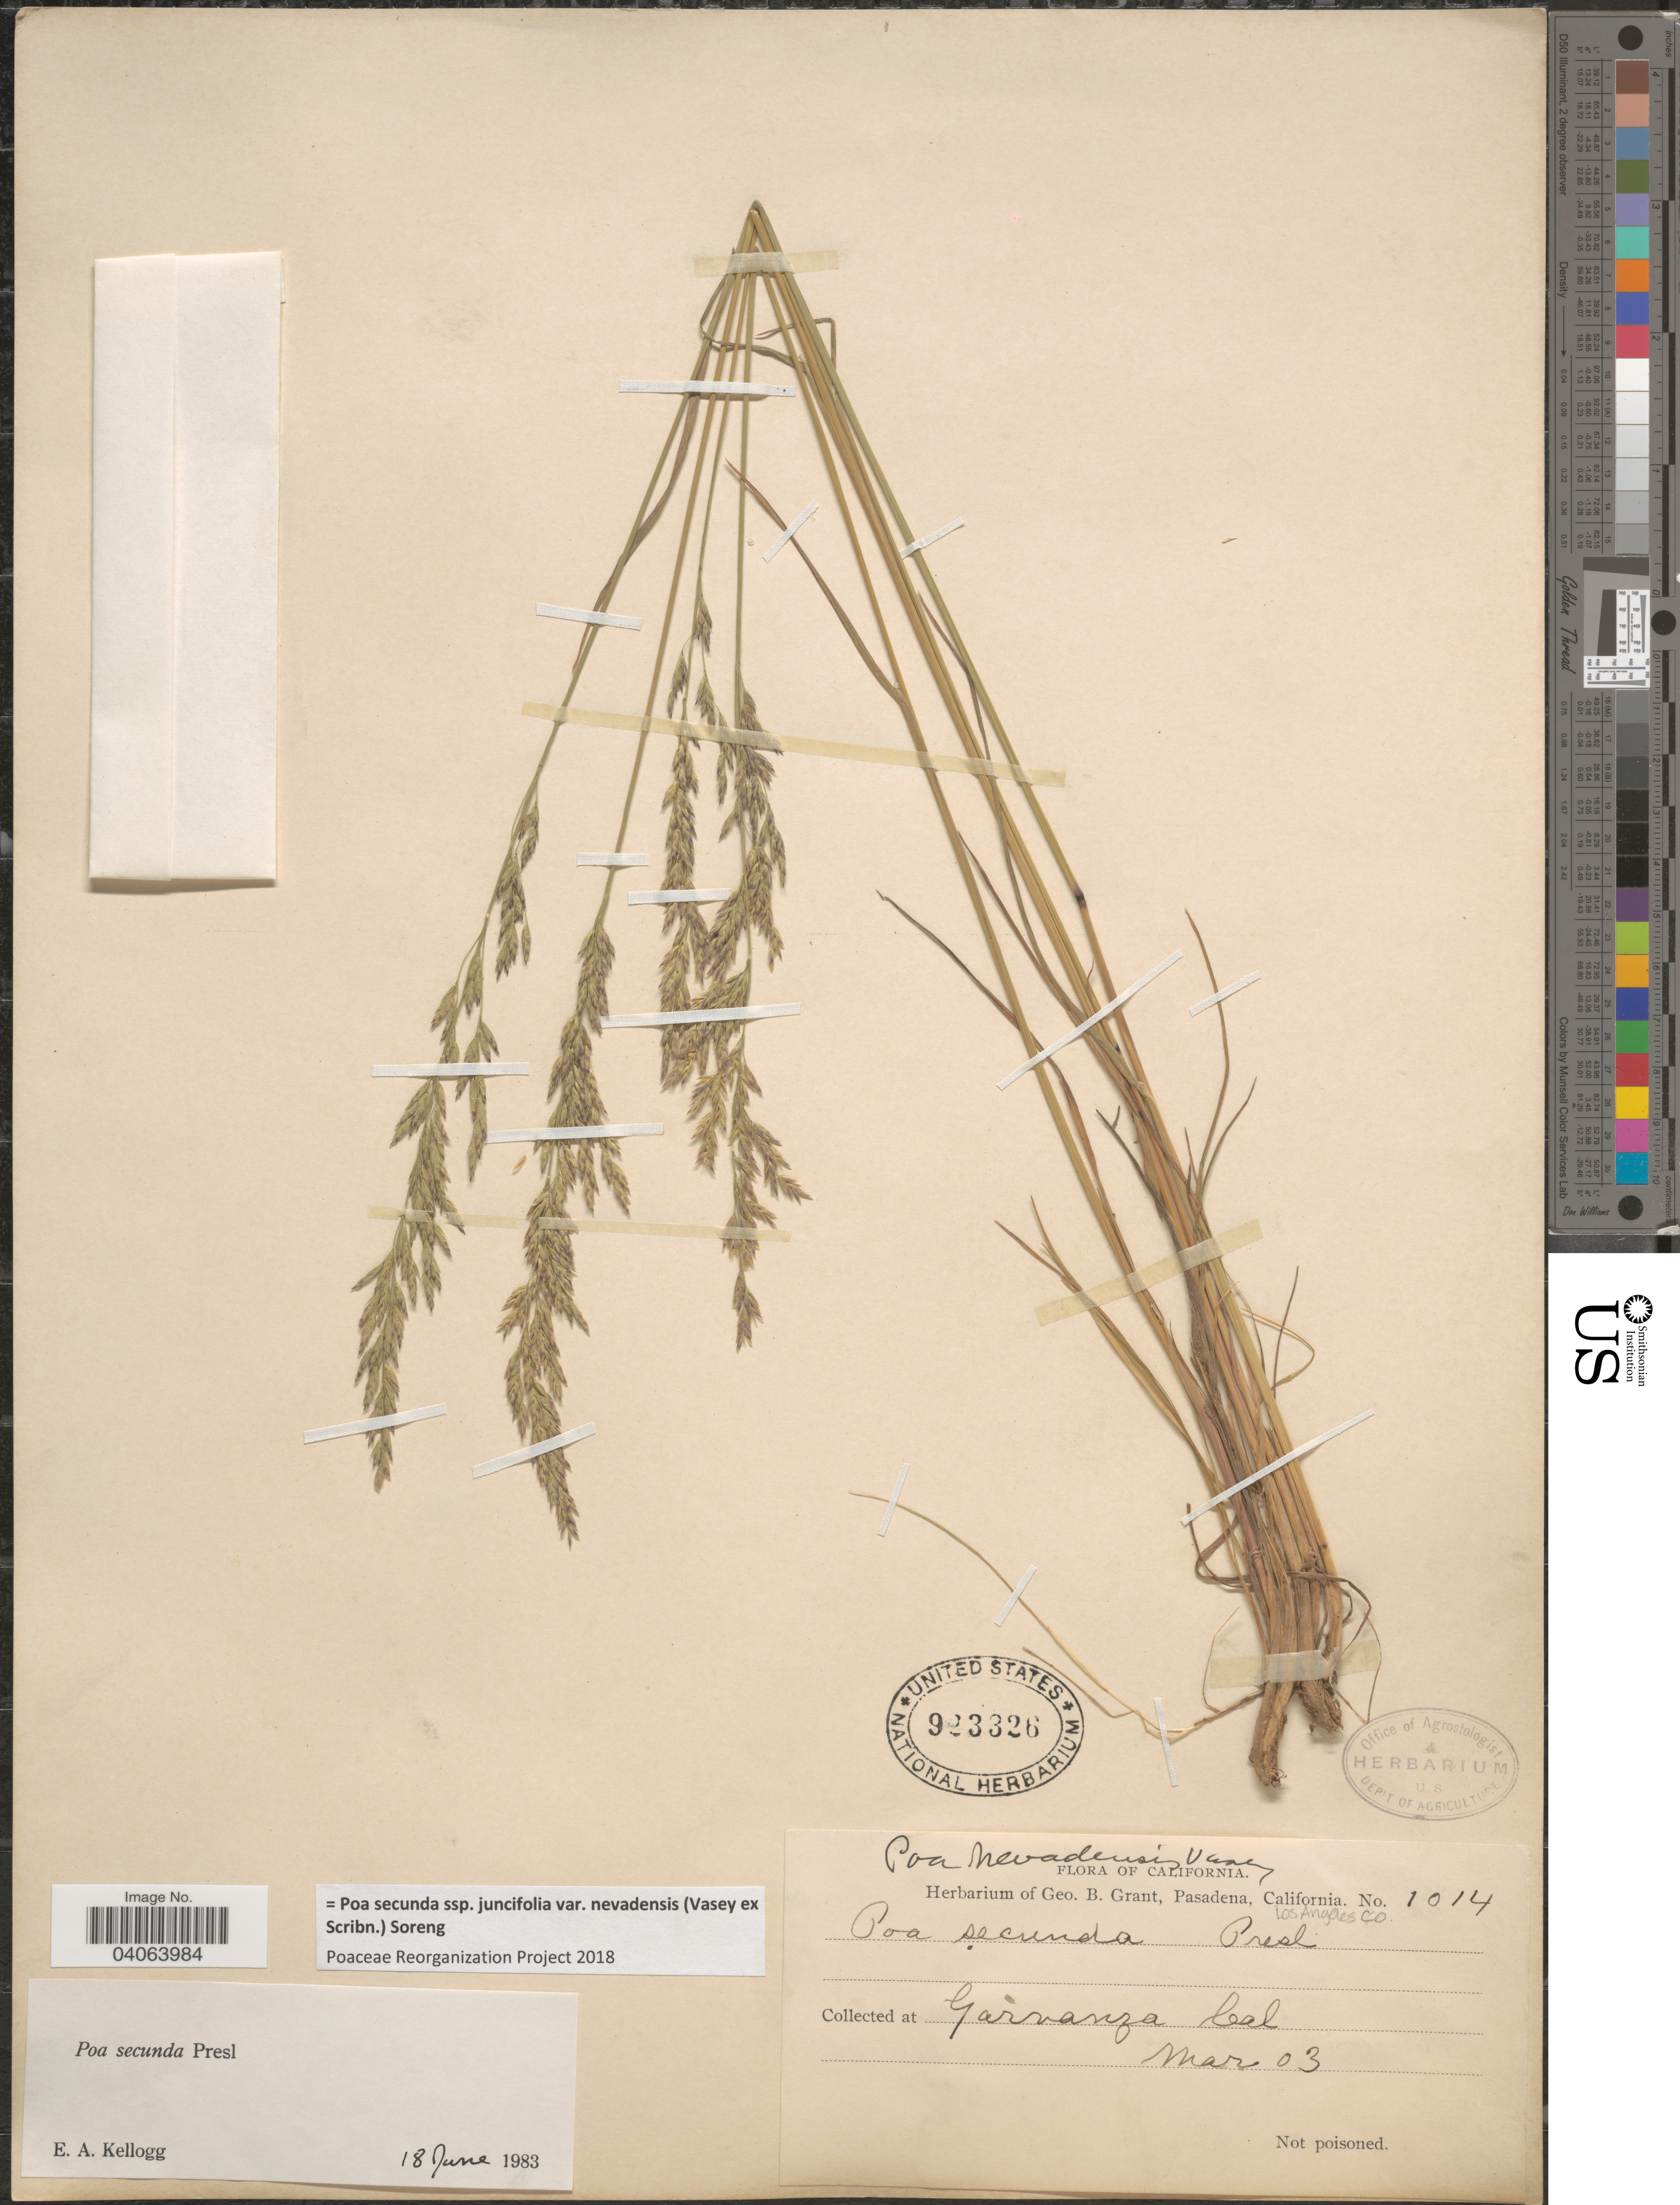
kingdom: Plantae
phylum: Tracheophyta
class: Liliopsida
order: Poales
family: Poaceae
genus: Poa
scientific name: Poa secunda subsp. juncifolia var. nevadensis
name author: (Vasey ex Scribn.) Soreng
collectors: ex herb. Geo. B. Grant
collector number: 1014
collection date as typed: Transcribed d/m/y: /3/3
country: United States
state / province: California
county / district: Los Angeles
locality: Garvanza. Los Angels Co.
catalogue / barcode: US 923326